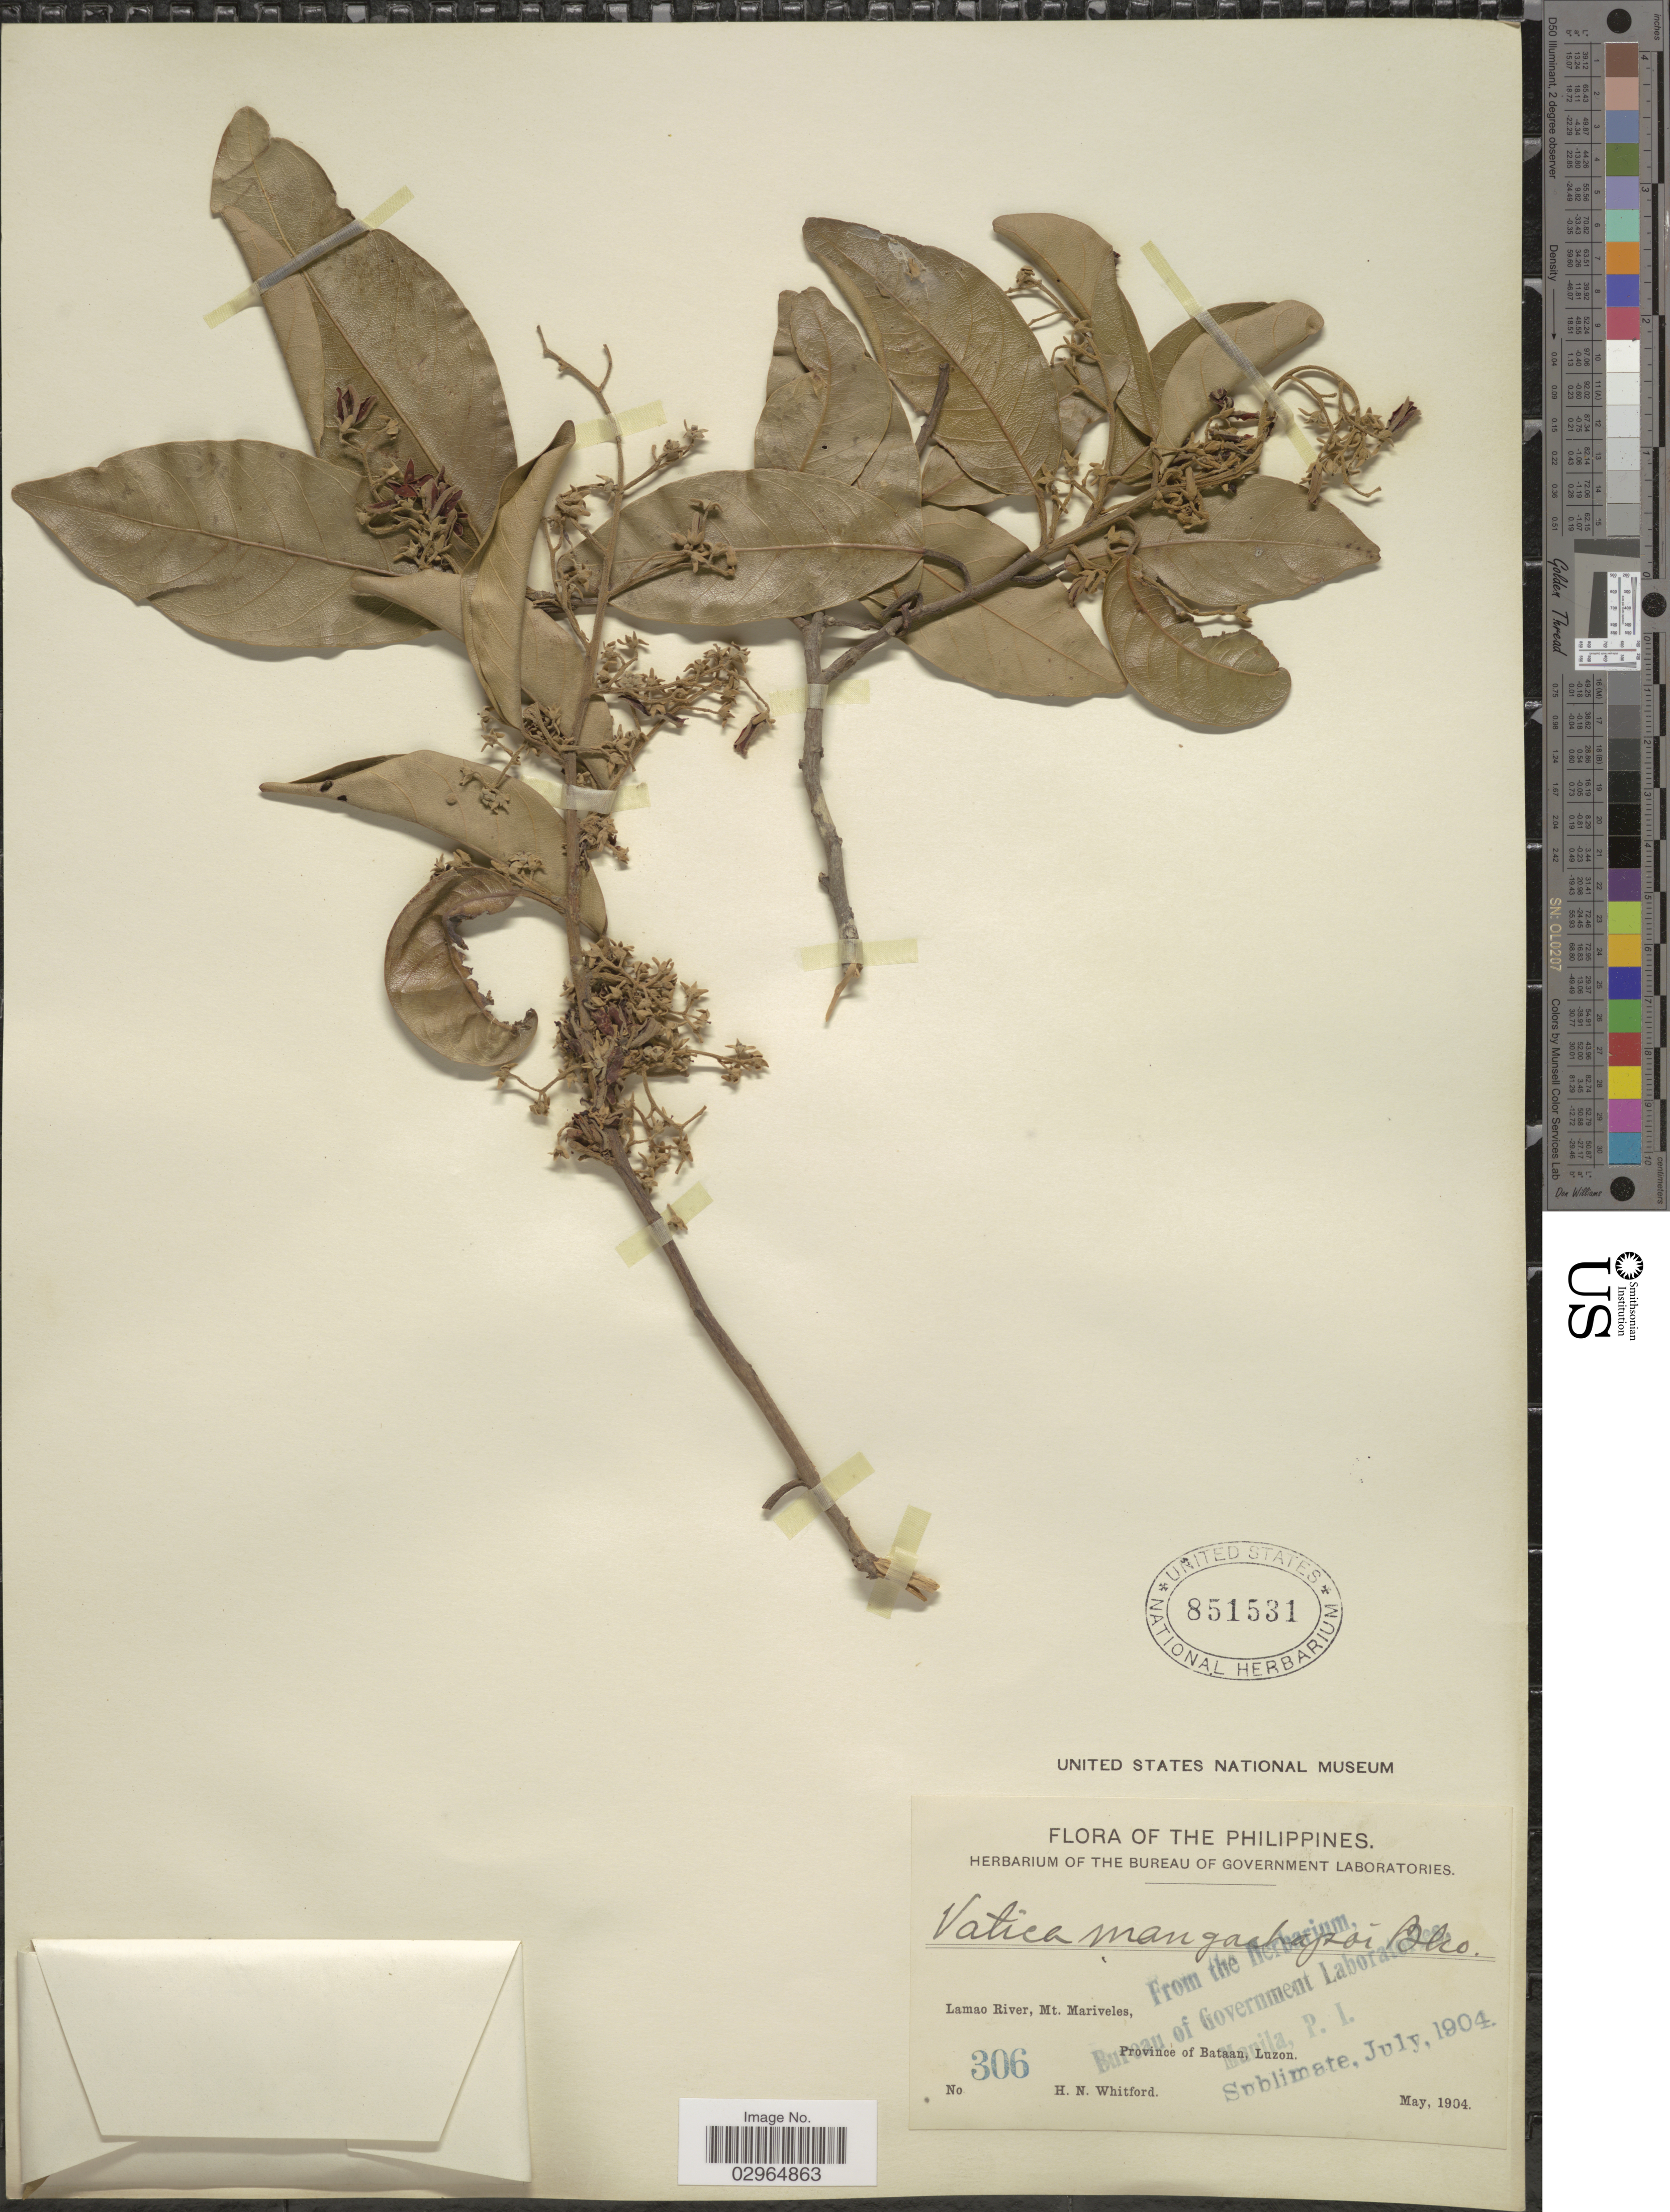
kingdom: Plantae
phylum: Tracheophyta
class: Magnoliopsida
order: Malvales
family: Dipterocarpaceae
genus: Vatica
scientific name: Vatica mangachapoi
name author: Blanco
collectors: H. N. Whitford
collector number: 306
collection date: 1904-05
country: Philippines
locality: Lamao River, Mt. Mariveles, Province of Bataan, Luzon.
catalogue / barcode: US 851531